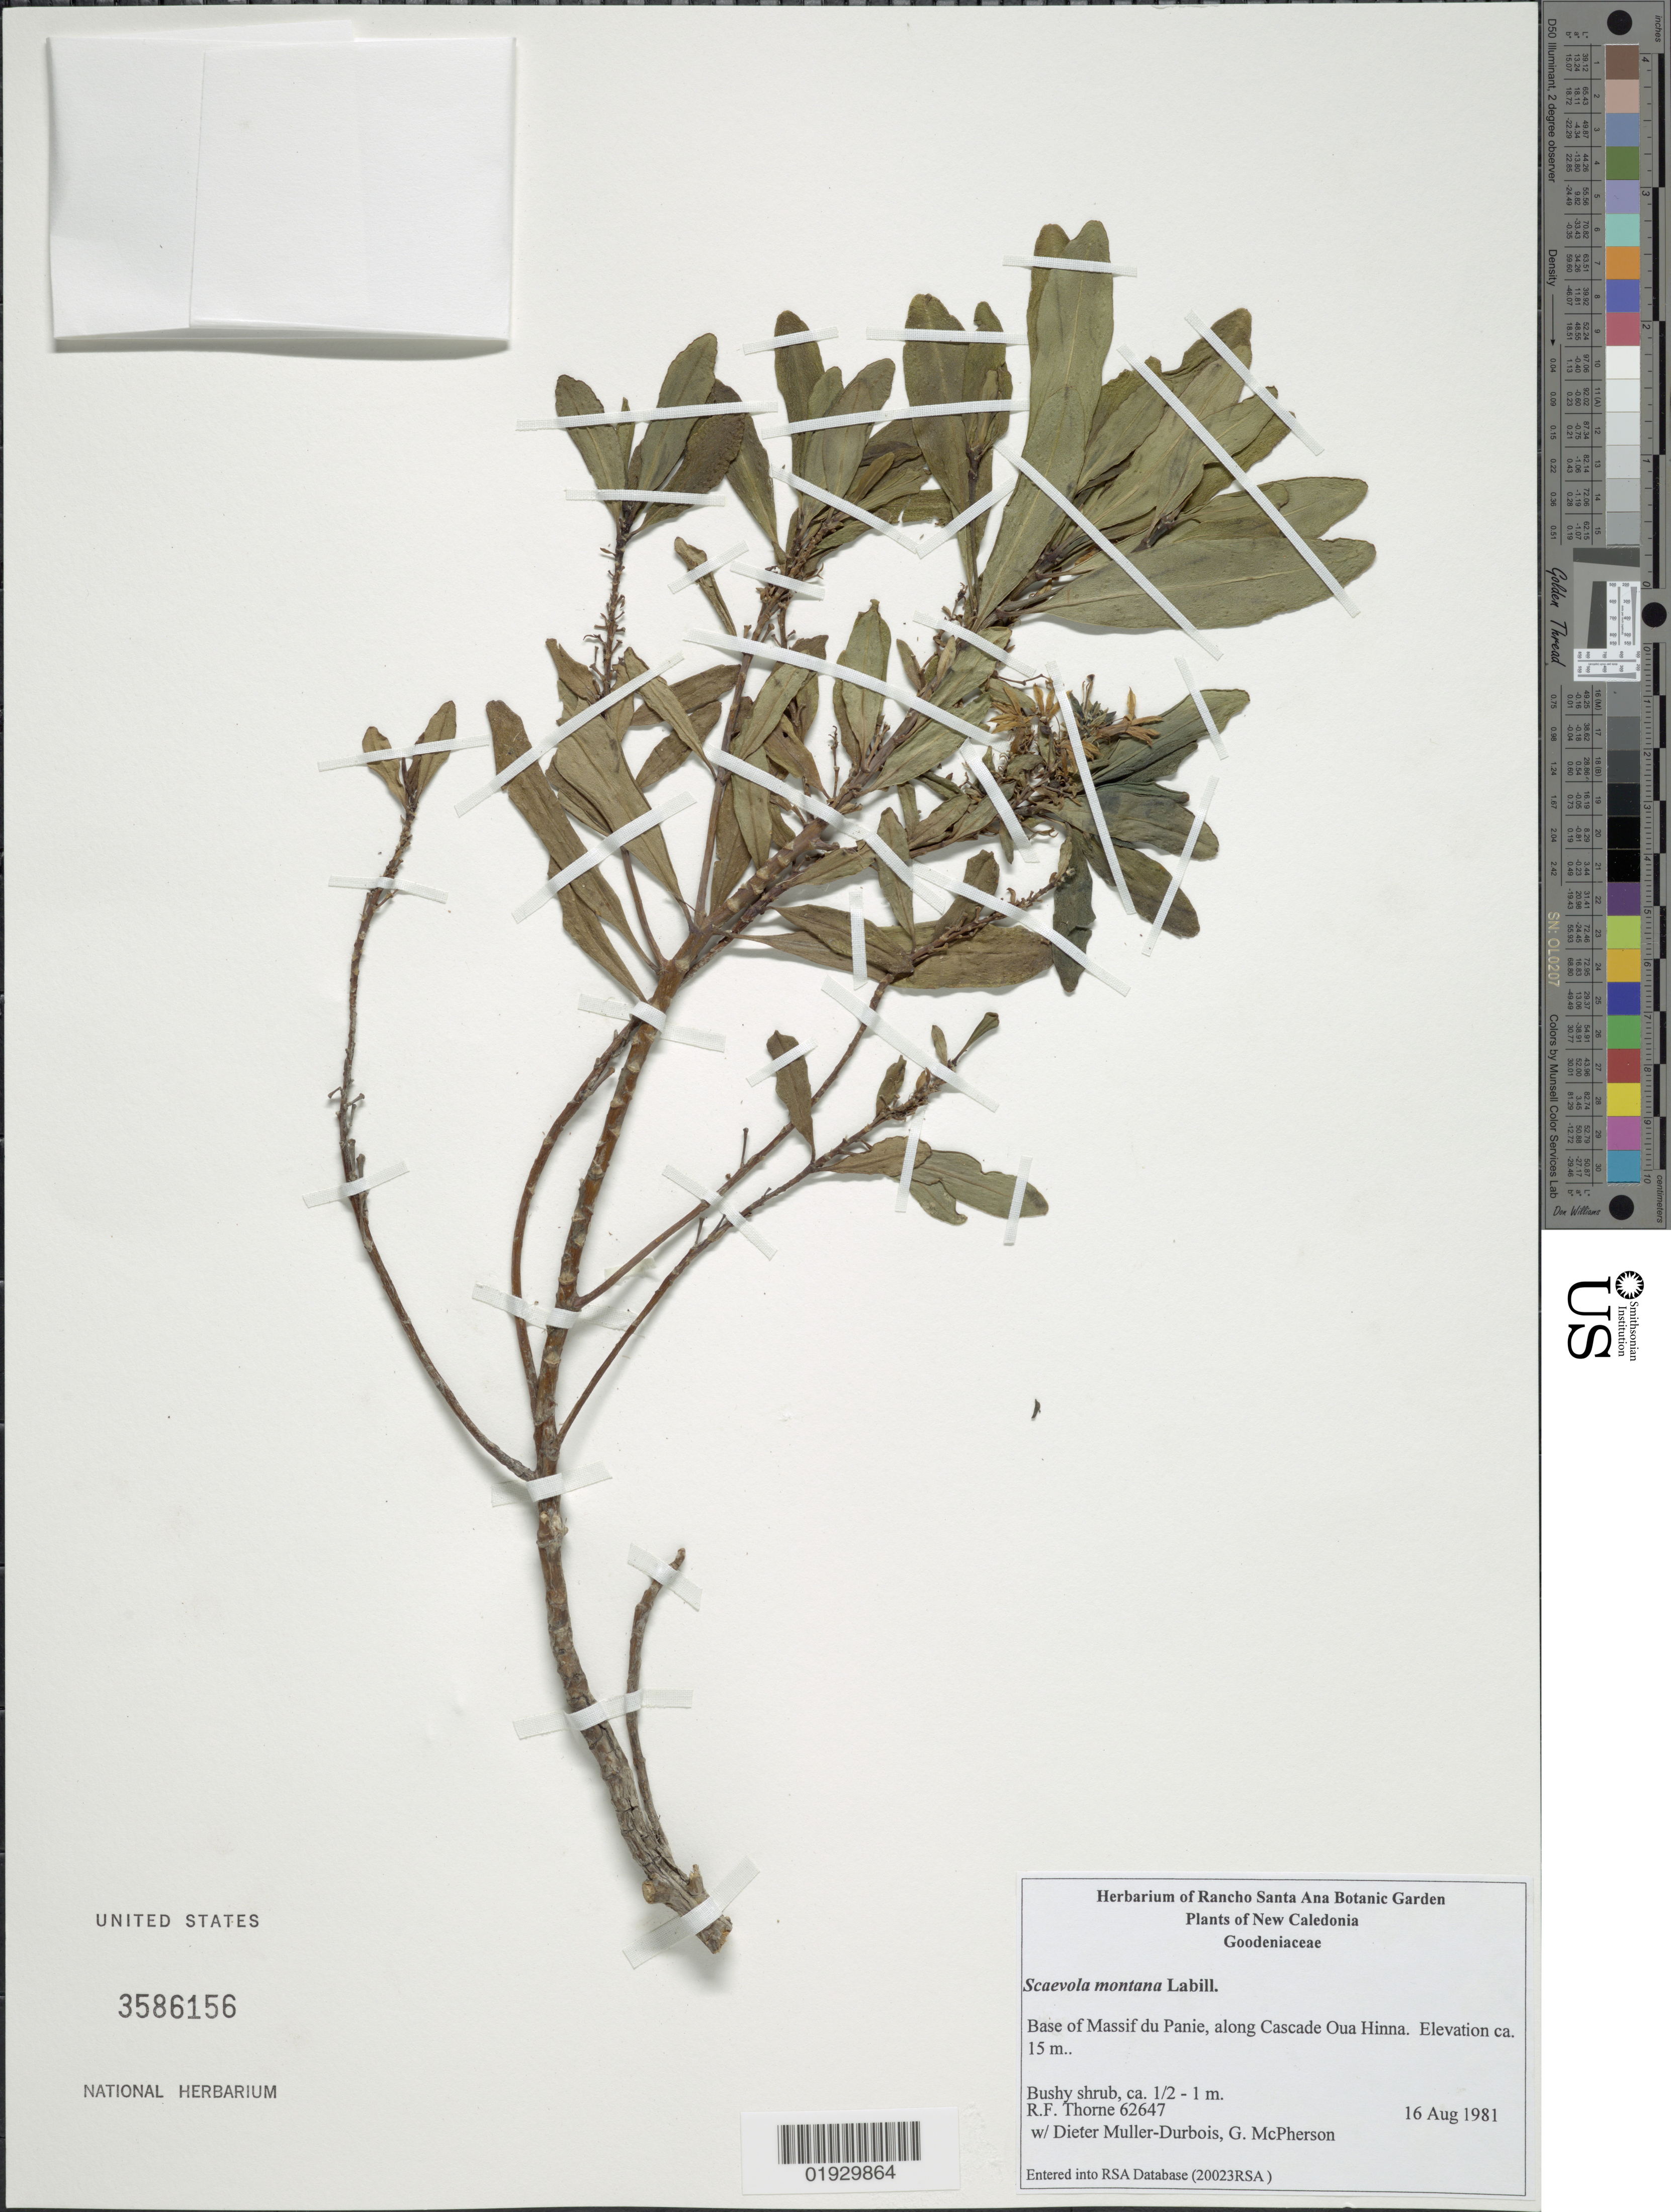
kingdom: Plantae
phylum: Tracheophyta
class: Magnoliopsida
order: Asterales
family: Goodeniaceae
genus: Scaevola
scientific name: Scaevola montana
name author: Labill.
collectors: R. Throne, D. Mueller-Dombois & G. McPherson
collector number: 62647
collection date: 1981-08-16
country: New Caledonia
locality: Base of Massif du Panie, along Cascade Oua Hinna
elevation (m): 15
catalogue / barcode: US 3586156